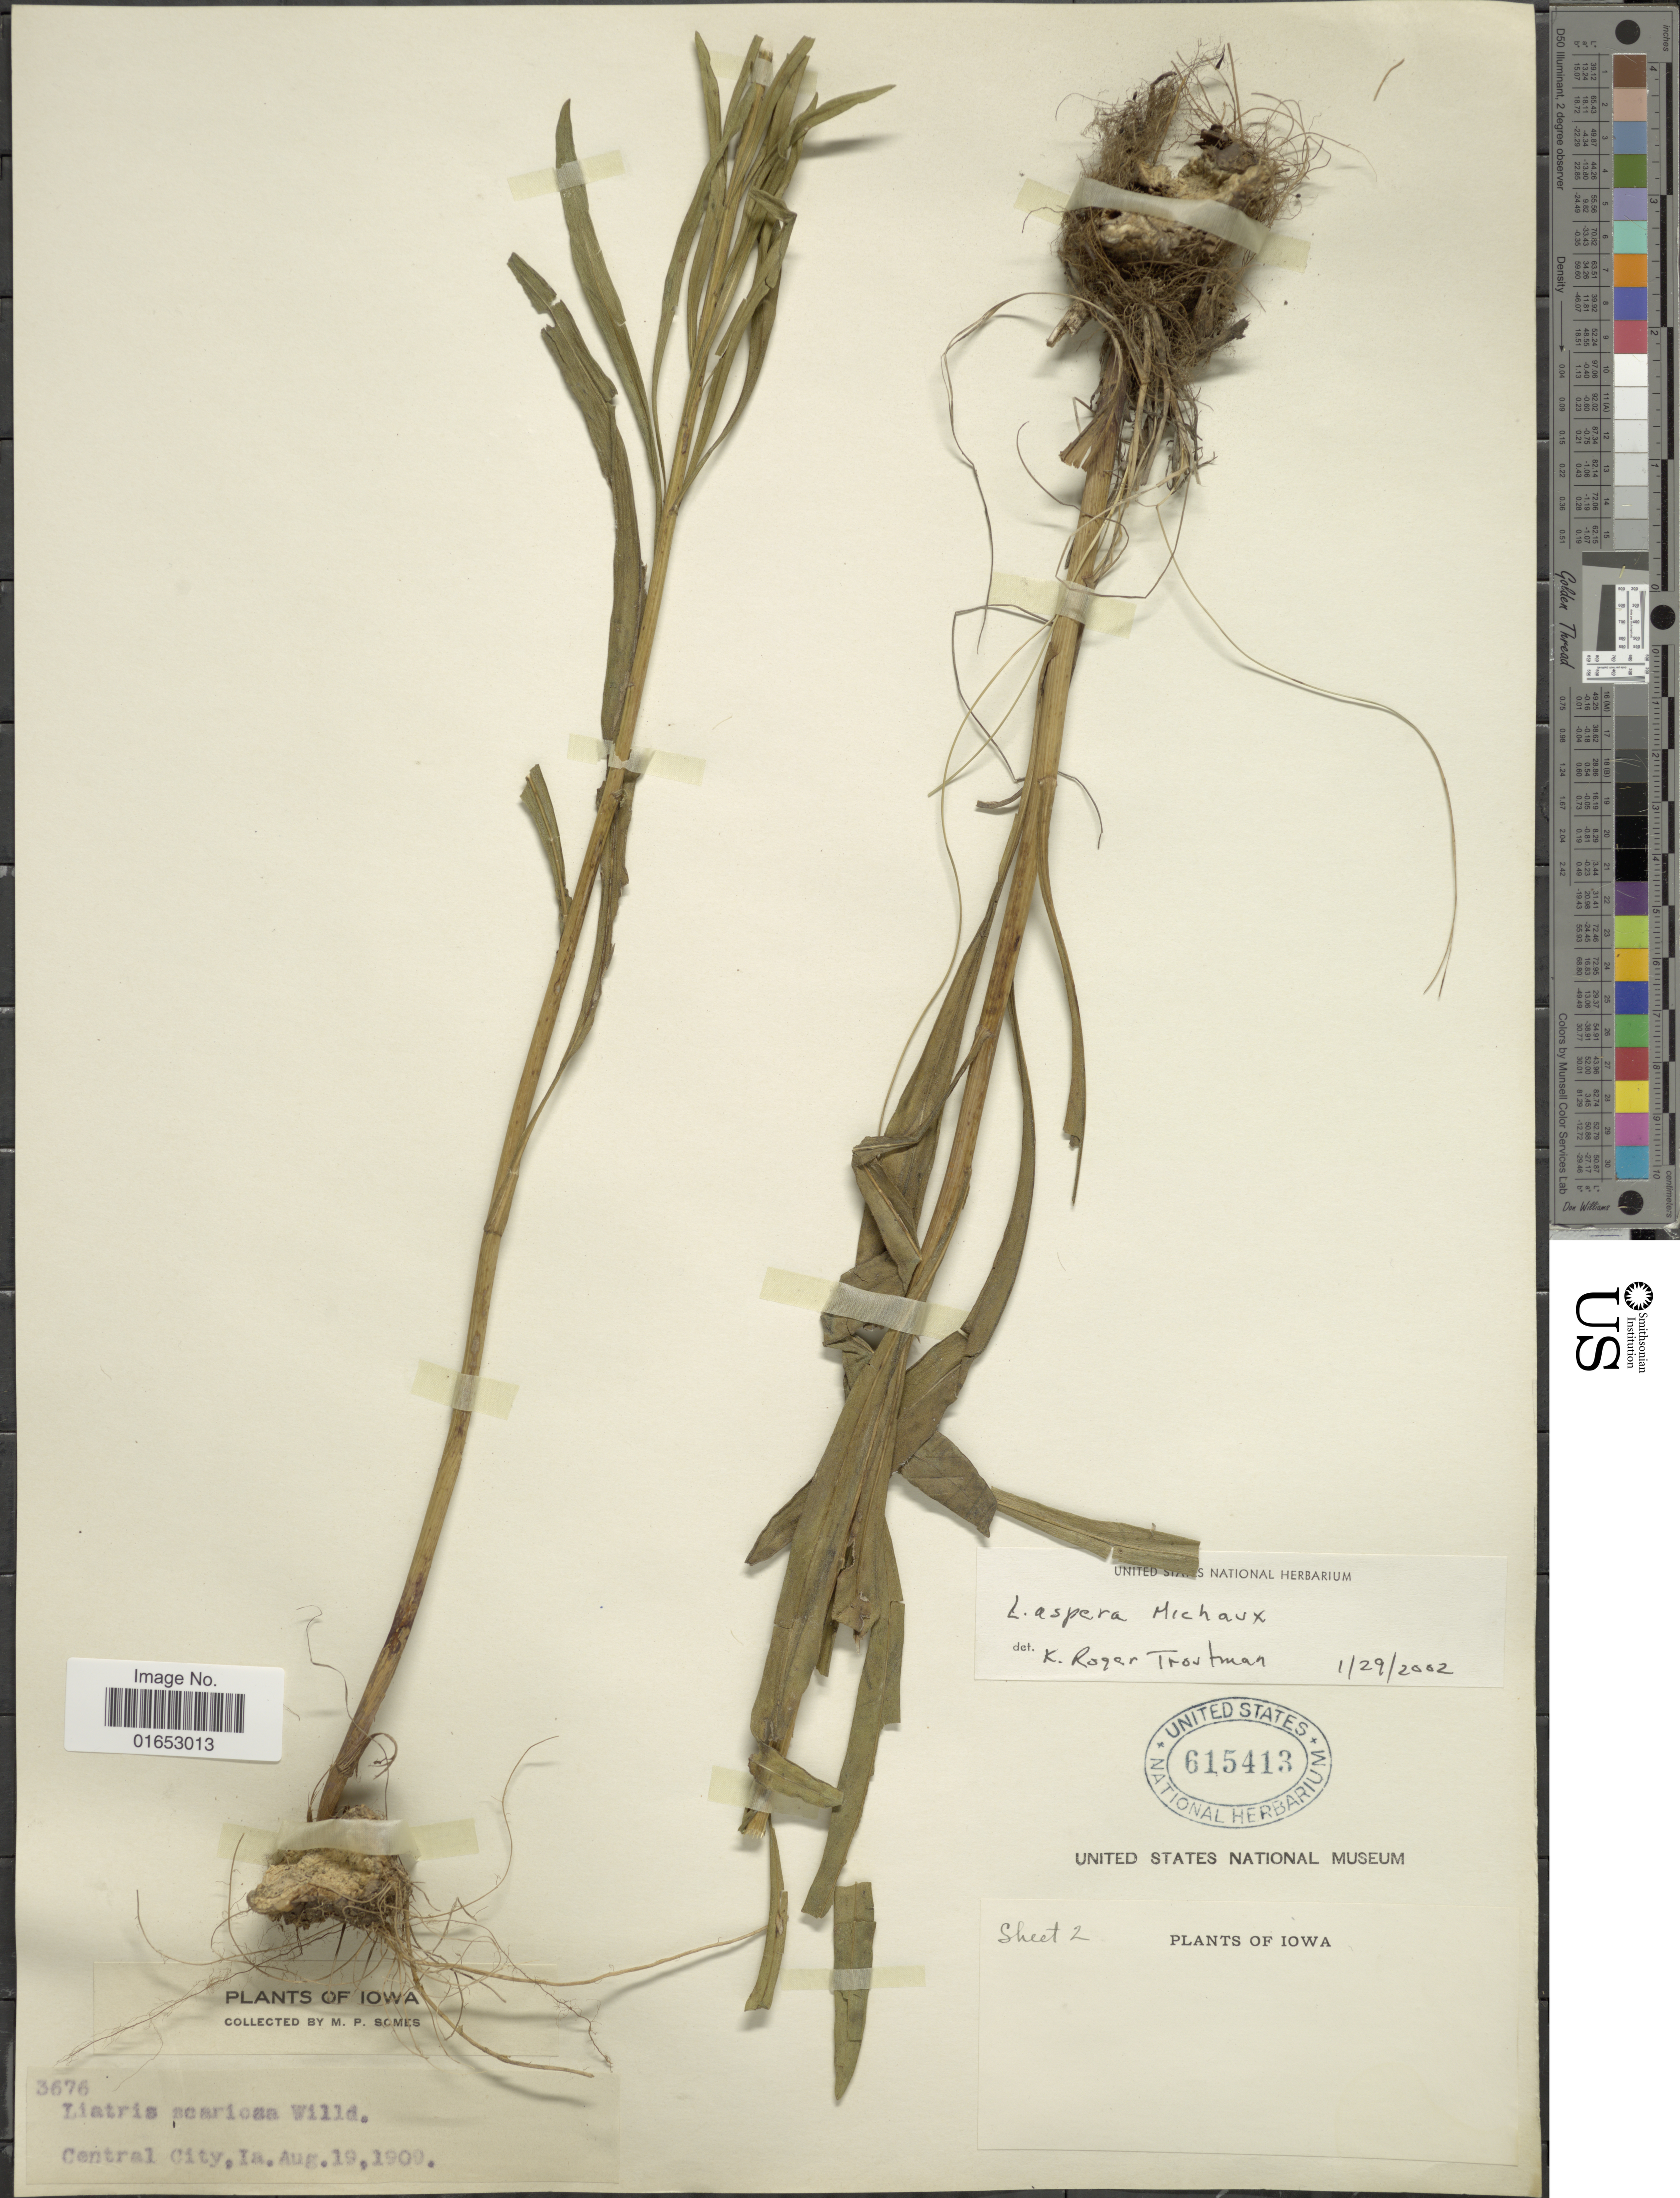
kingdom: Plantae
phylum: Tracheophyta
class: Magnoliopsida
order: Asterales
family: Asteraceae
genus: Liatris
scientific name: Liatris aspera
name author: Michx.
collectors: M. Somes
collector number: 3676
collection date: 1900-08-19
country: United States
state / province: Iowa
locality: Central City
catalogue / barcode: US 615413